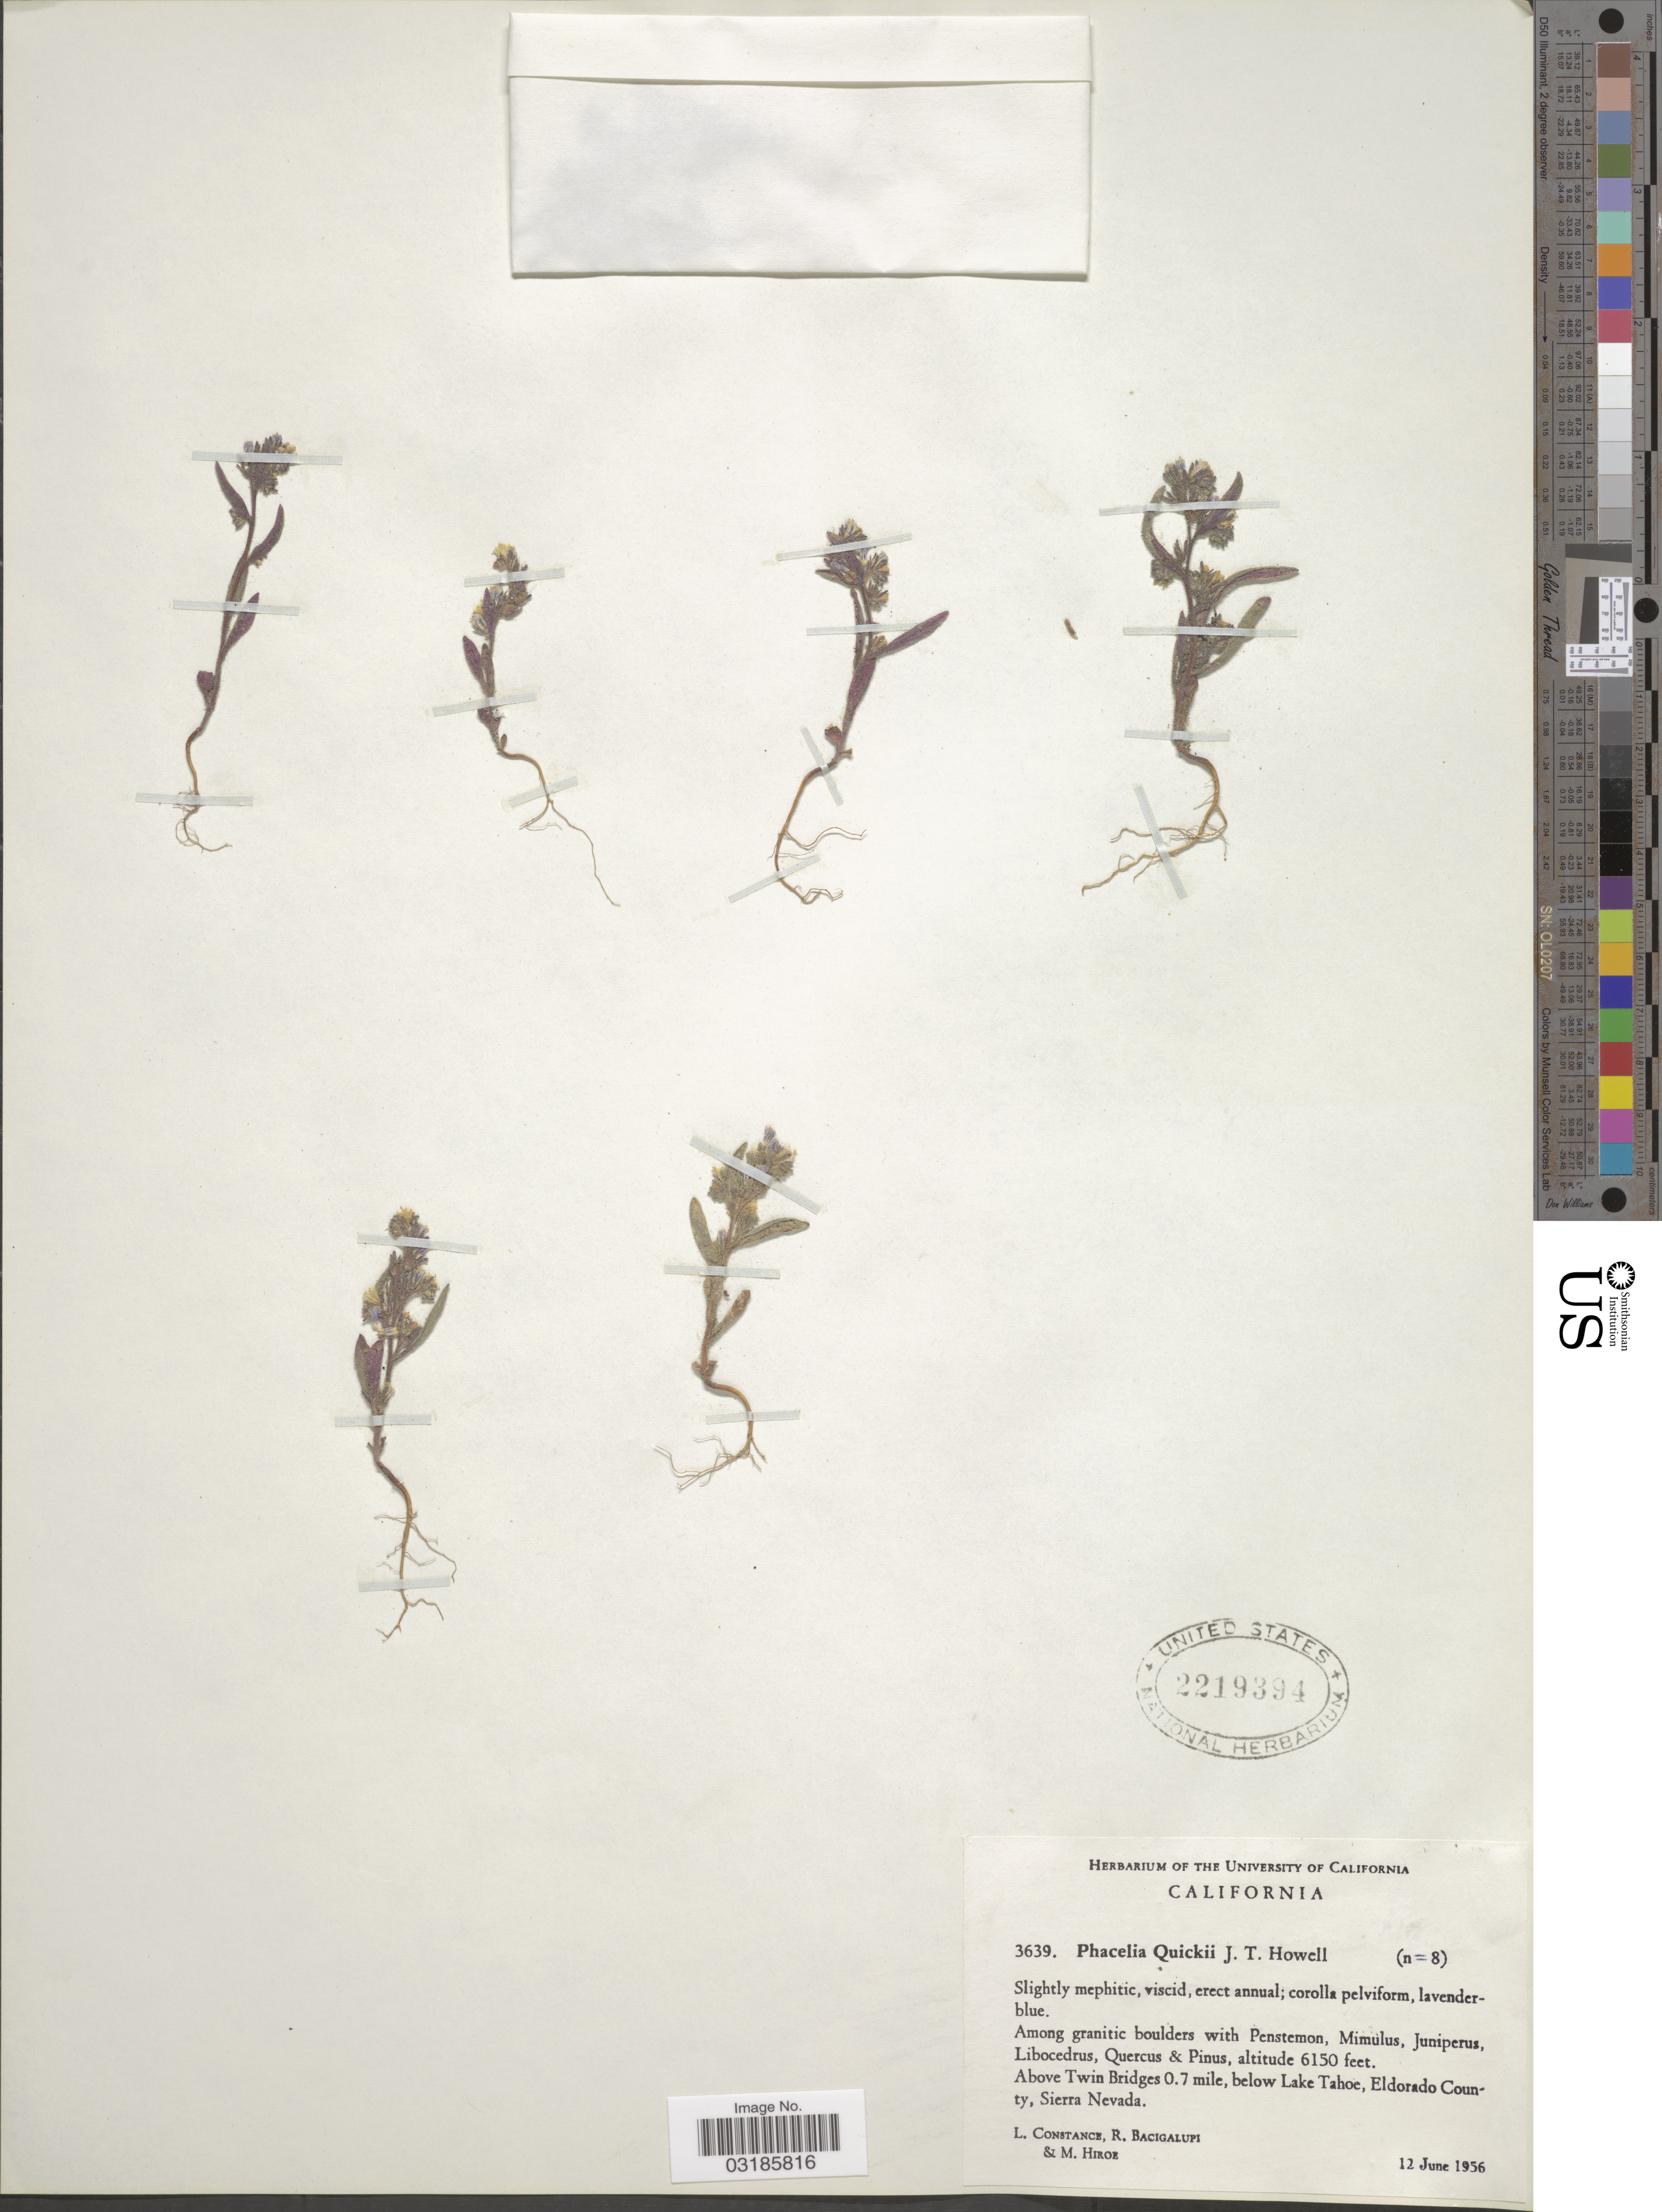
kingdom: Plantae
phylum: Tracheophyta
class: Magnoliopsida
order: Boraginales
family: Hydrophyllaceae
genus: Phacelia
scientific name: Phacelia quickii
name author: J.T. Howell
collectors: L. Constance, R. Bacigalupi & M. Hiroe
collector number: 3639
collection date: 1956-06-12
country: United States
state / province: California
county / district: El Dorado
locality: Above Twin Bridges 0.7 mile, below Lake Tahoe, Eldorado County, Sierra Nevada.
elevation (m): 1875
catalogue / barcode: US 2219394